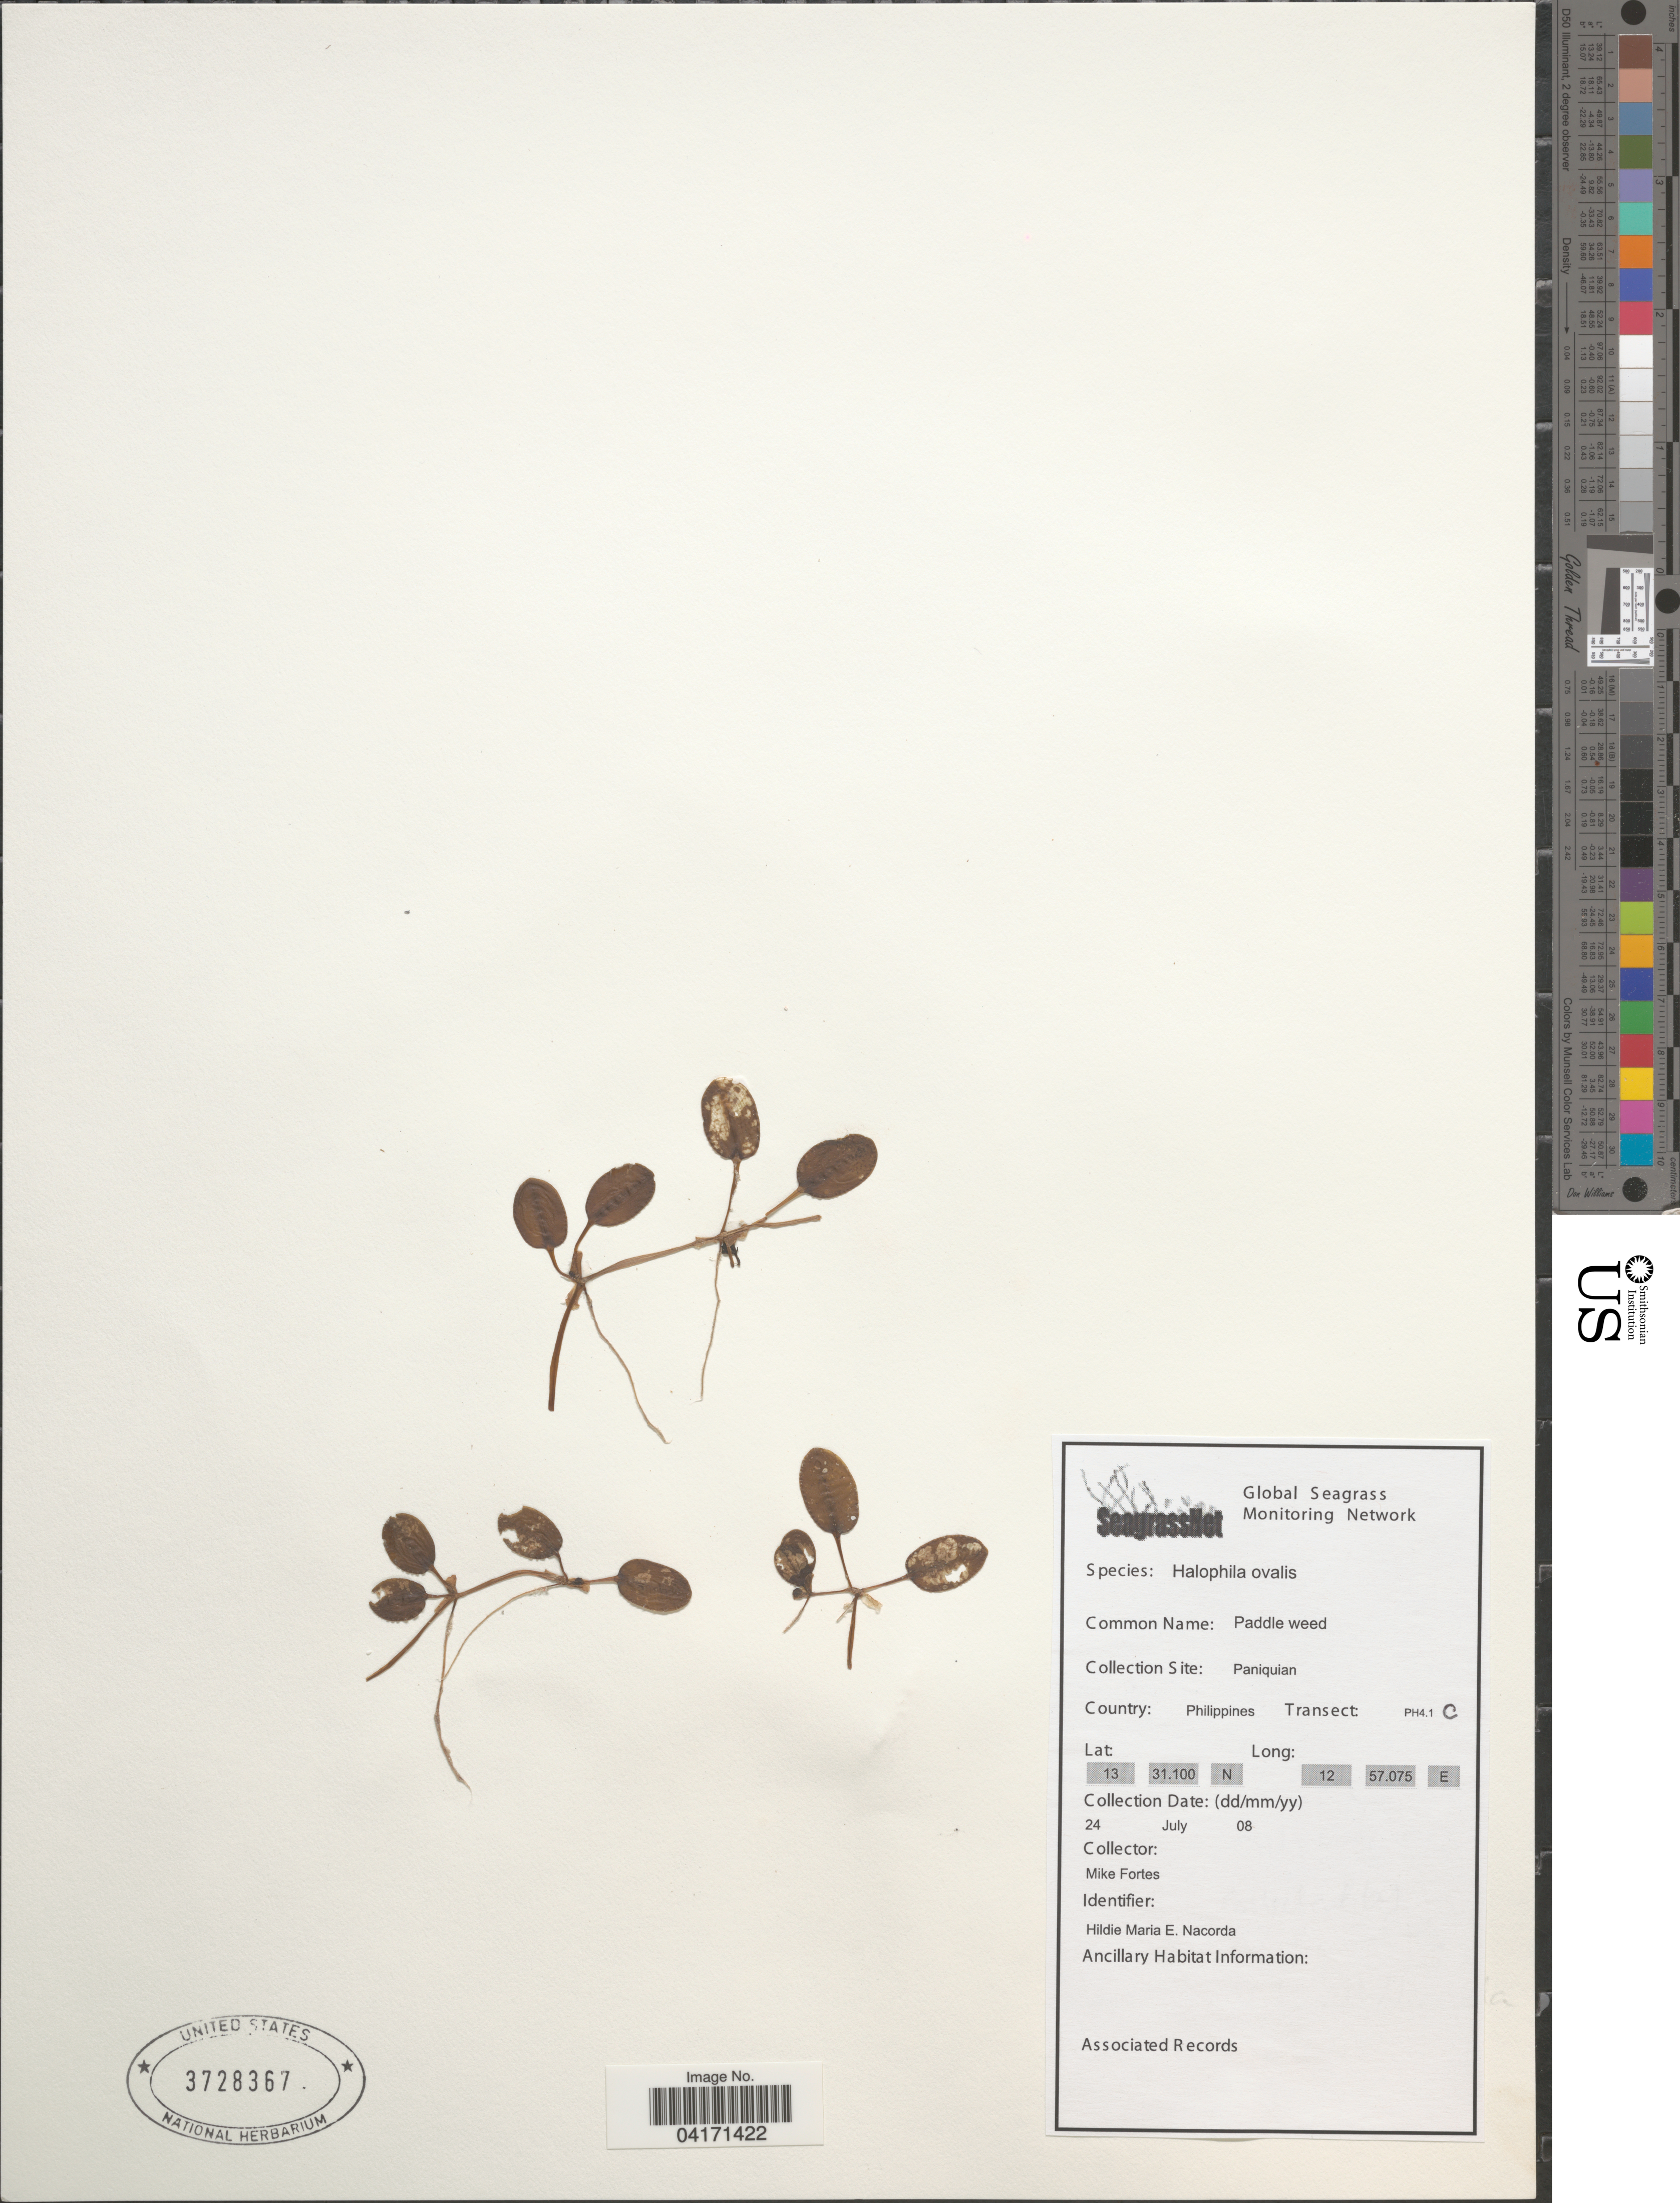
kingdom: Plantae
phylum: Tracheophyta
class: Liliopsida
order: Alismatales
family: Hydrocharitaceae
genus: Halophila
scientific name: Halophila ovalis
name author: (R. Br.) Hook. f.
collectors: M. Fortes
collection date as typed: Transcribed d/m/y: 24/7/8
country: Philippines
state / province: Mimaropa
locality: Paniquian. Transect: PH4.1 C.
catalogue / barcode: US 3728367